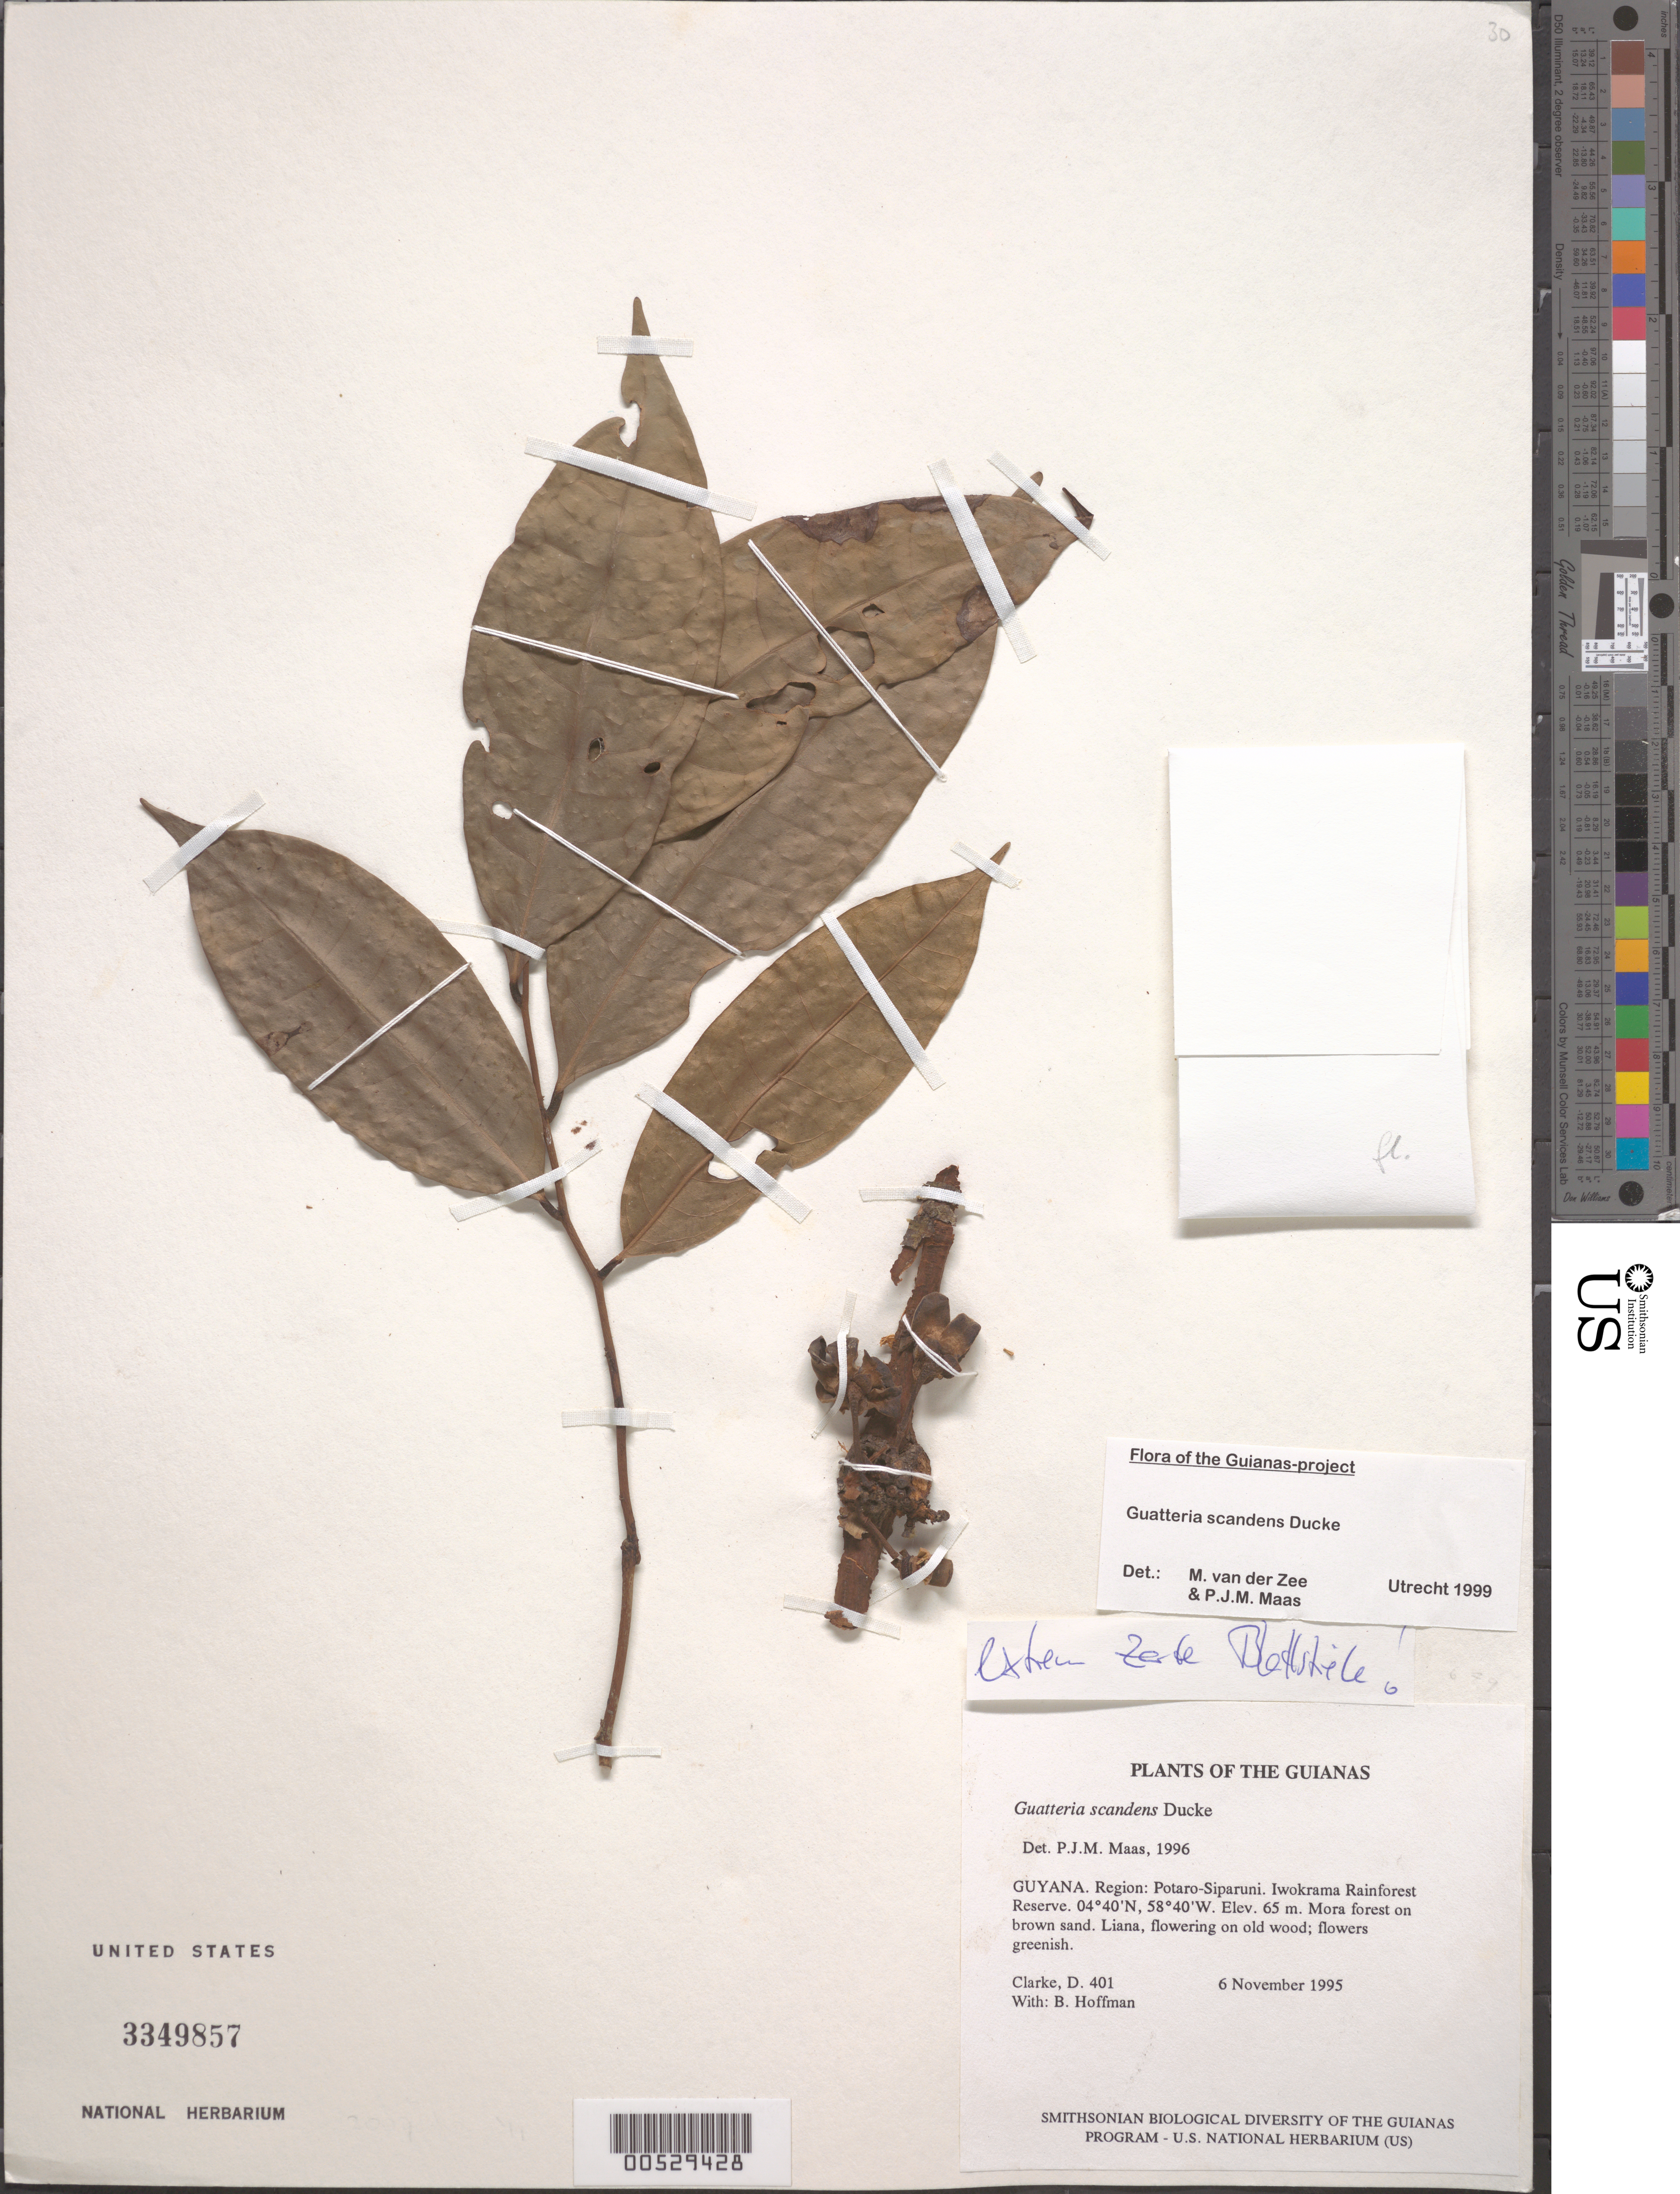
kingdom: Plantae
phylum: Tracheophyta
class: Magnoliopsida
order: Magnoliales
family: Annonaceae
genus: Guatteria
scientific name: Guatteria scandens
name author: Ducke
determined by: Maas, Paul J. M.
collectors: H. D. Clarke & B. Hoffman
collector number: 401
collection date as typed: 6 November 1995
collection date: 1995-11-06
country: Guyana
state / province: Potaro-Siparuni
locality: Iwokrama Rainforest Reserve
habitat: Mora forest on brown sand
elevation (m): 65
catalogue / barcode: US 3349857